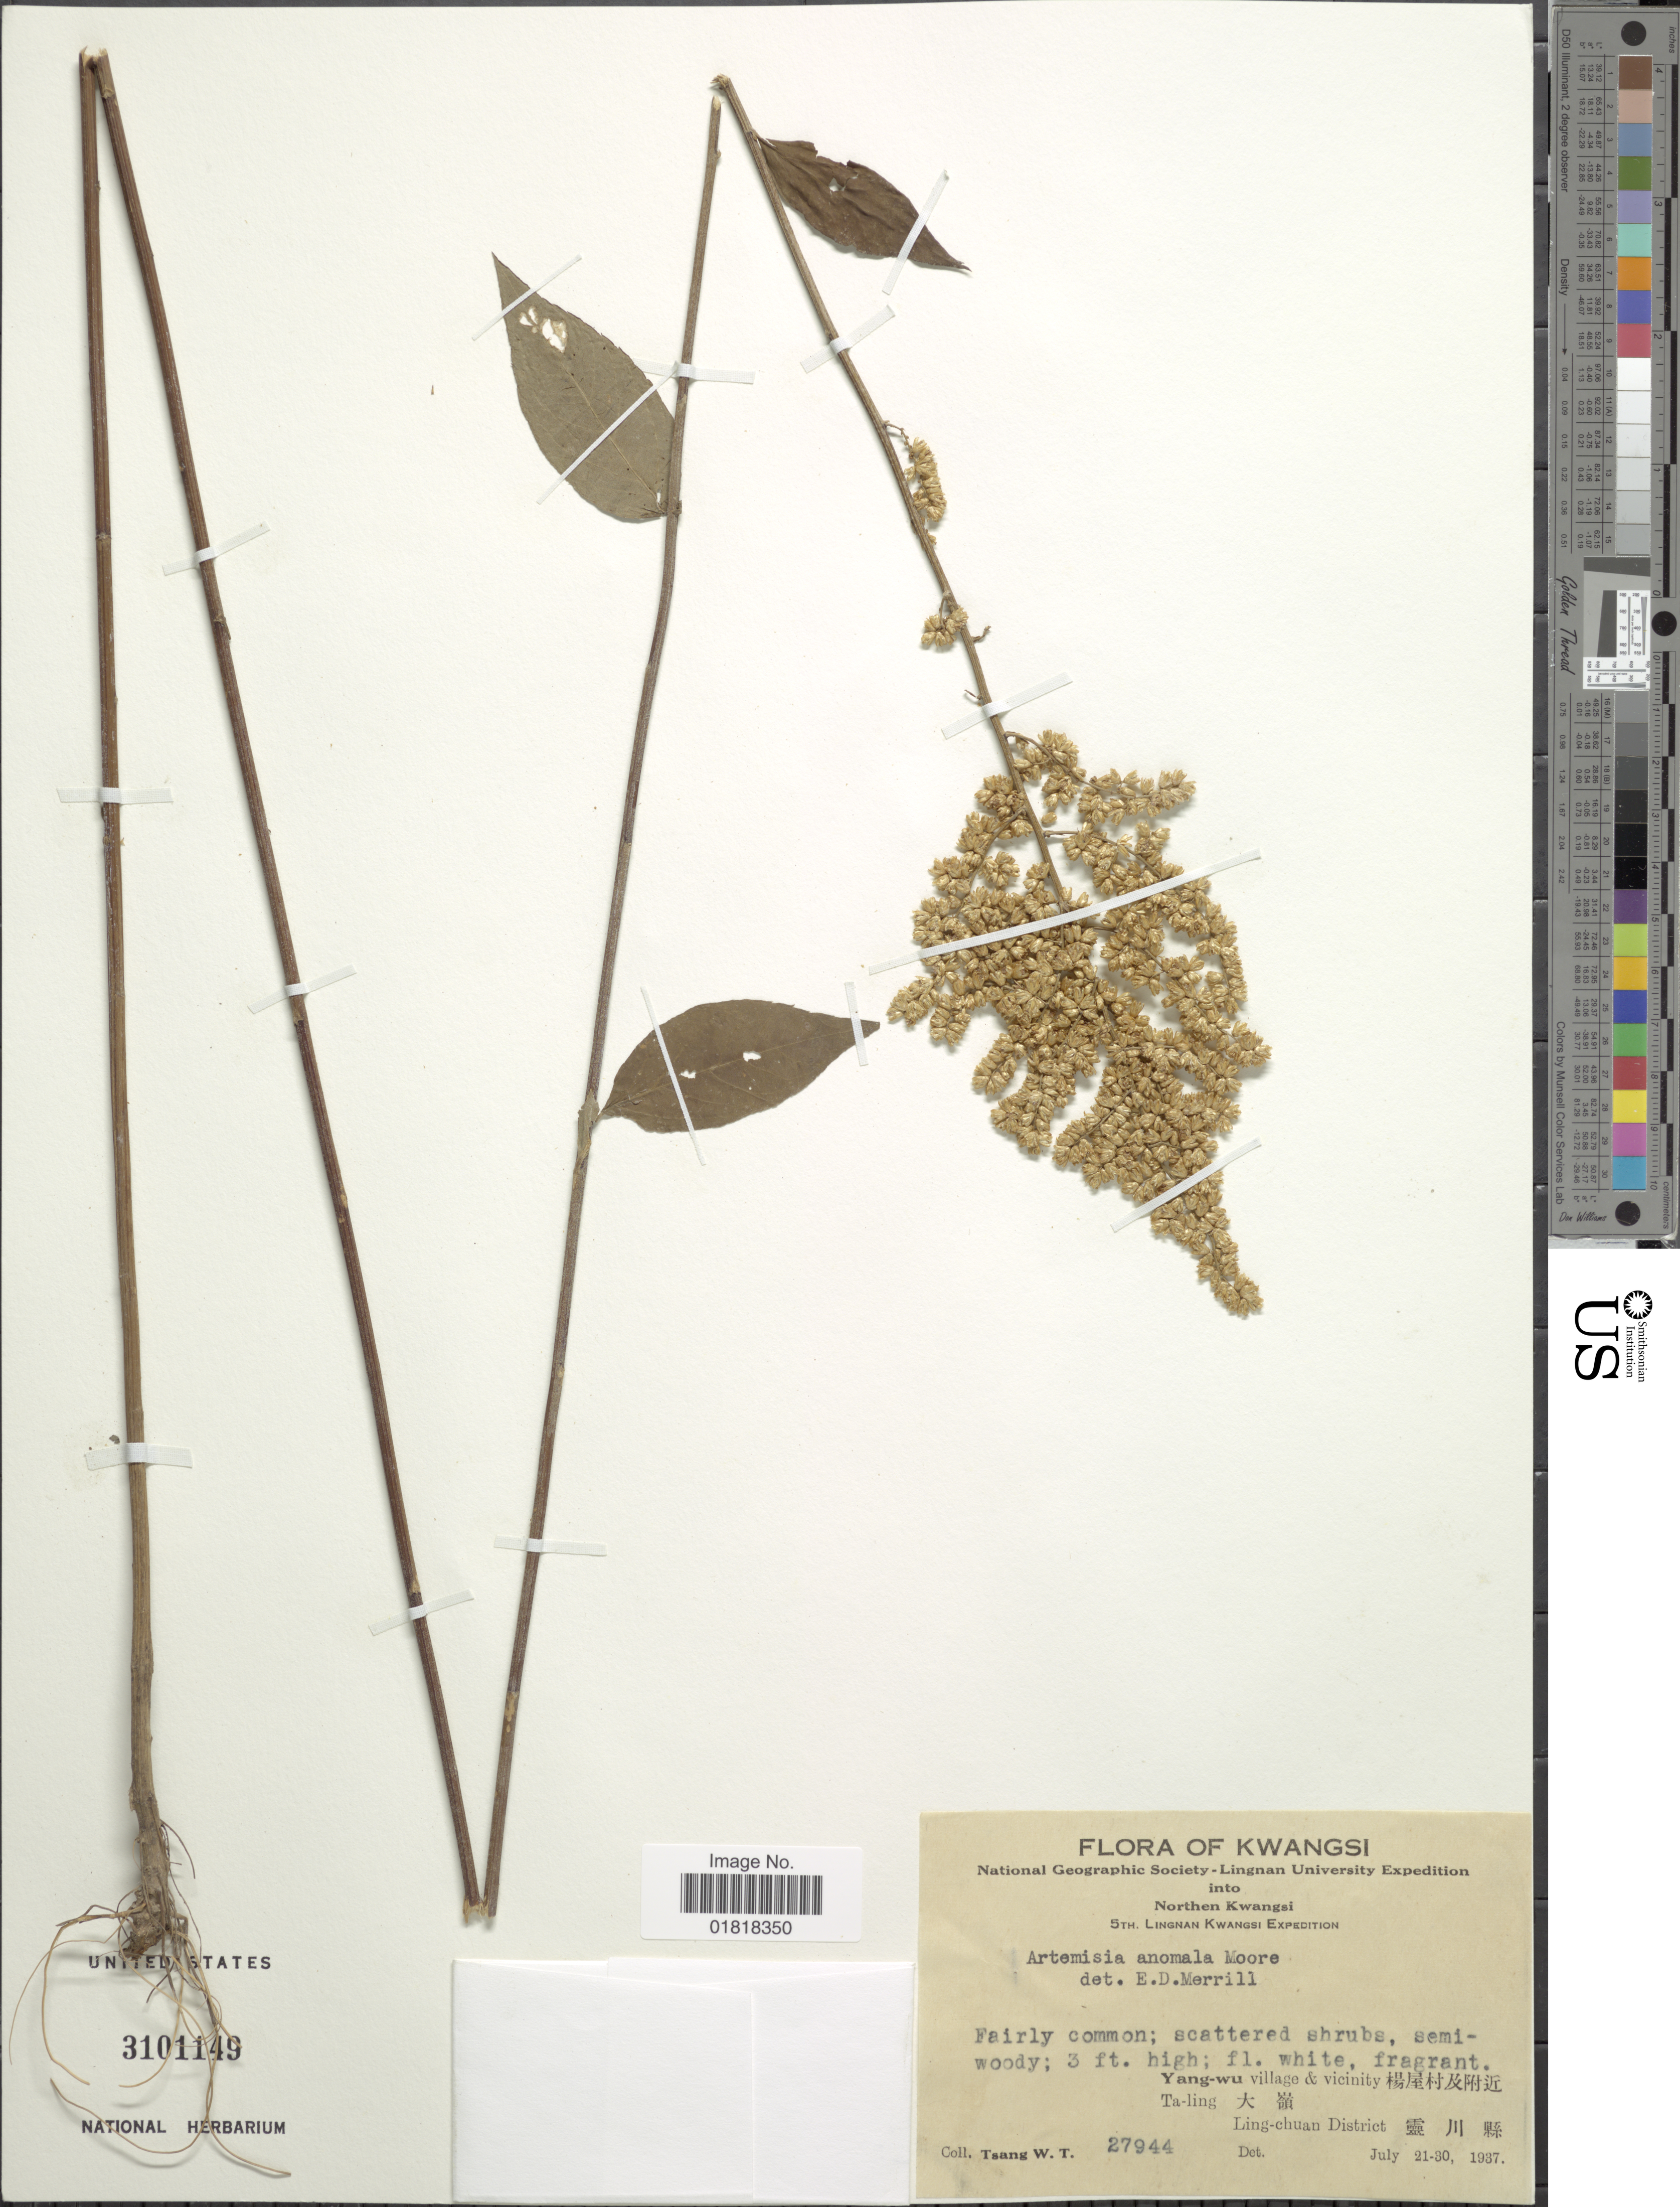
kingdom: Plantae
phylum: Tracheophyta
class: Magnoliopsida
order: Asterales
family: Asteraceae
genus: Artemisia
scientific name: Artemisia anomala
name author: S. Moore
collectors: W. T. Tsang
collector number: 27944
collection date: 1937-07-21/1937-07-30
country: China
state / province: Guangxi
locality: Kwangi, into Northern Kwangsi, Yang-wu village & vicinity Ta-ling, Ling-chuan District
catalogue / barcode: US 3101149